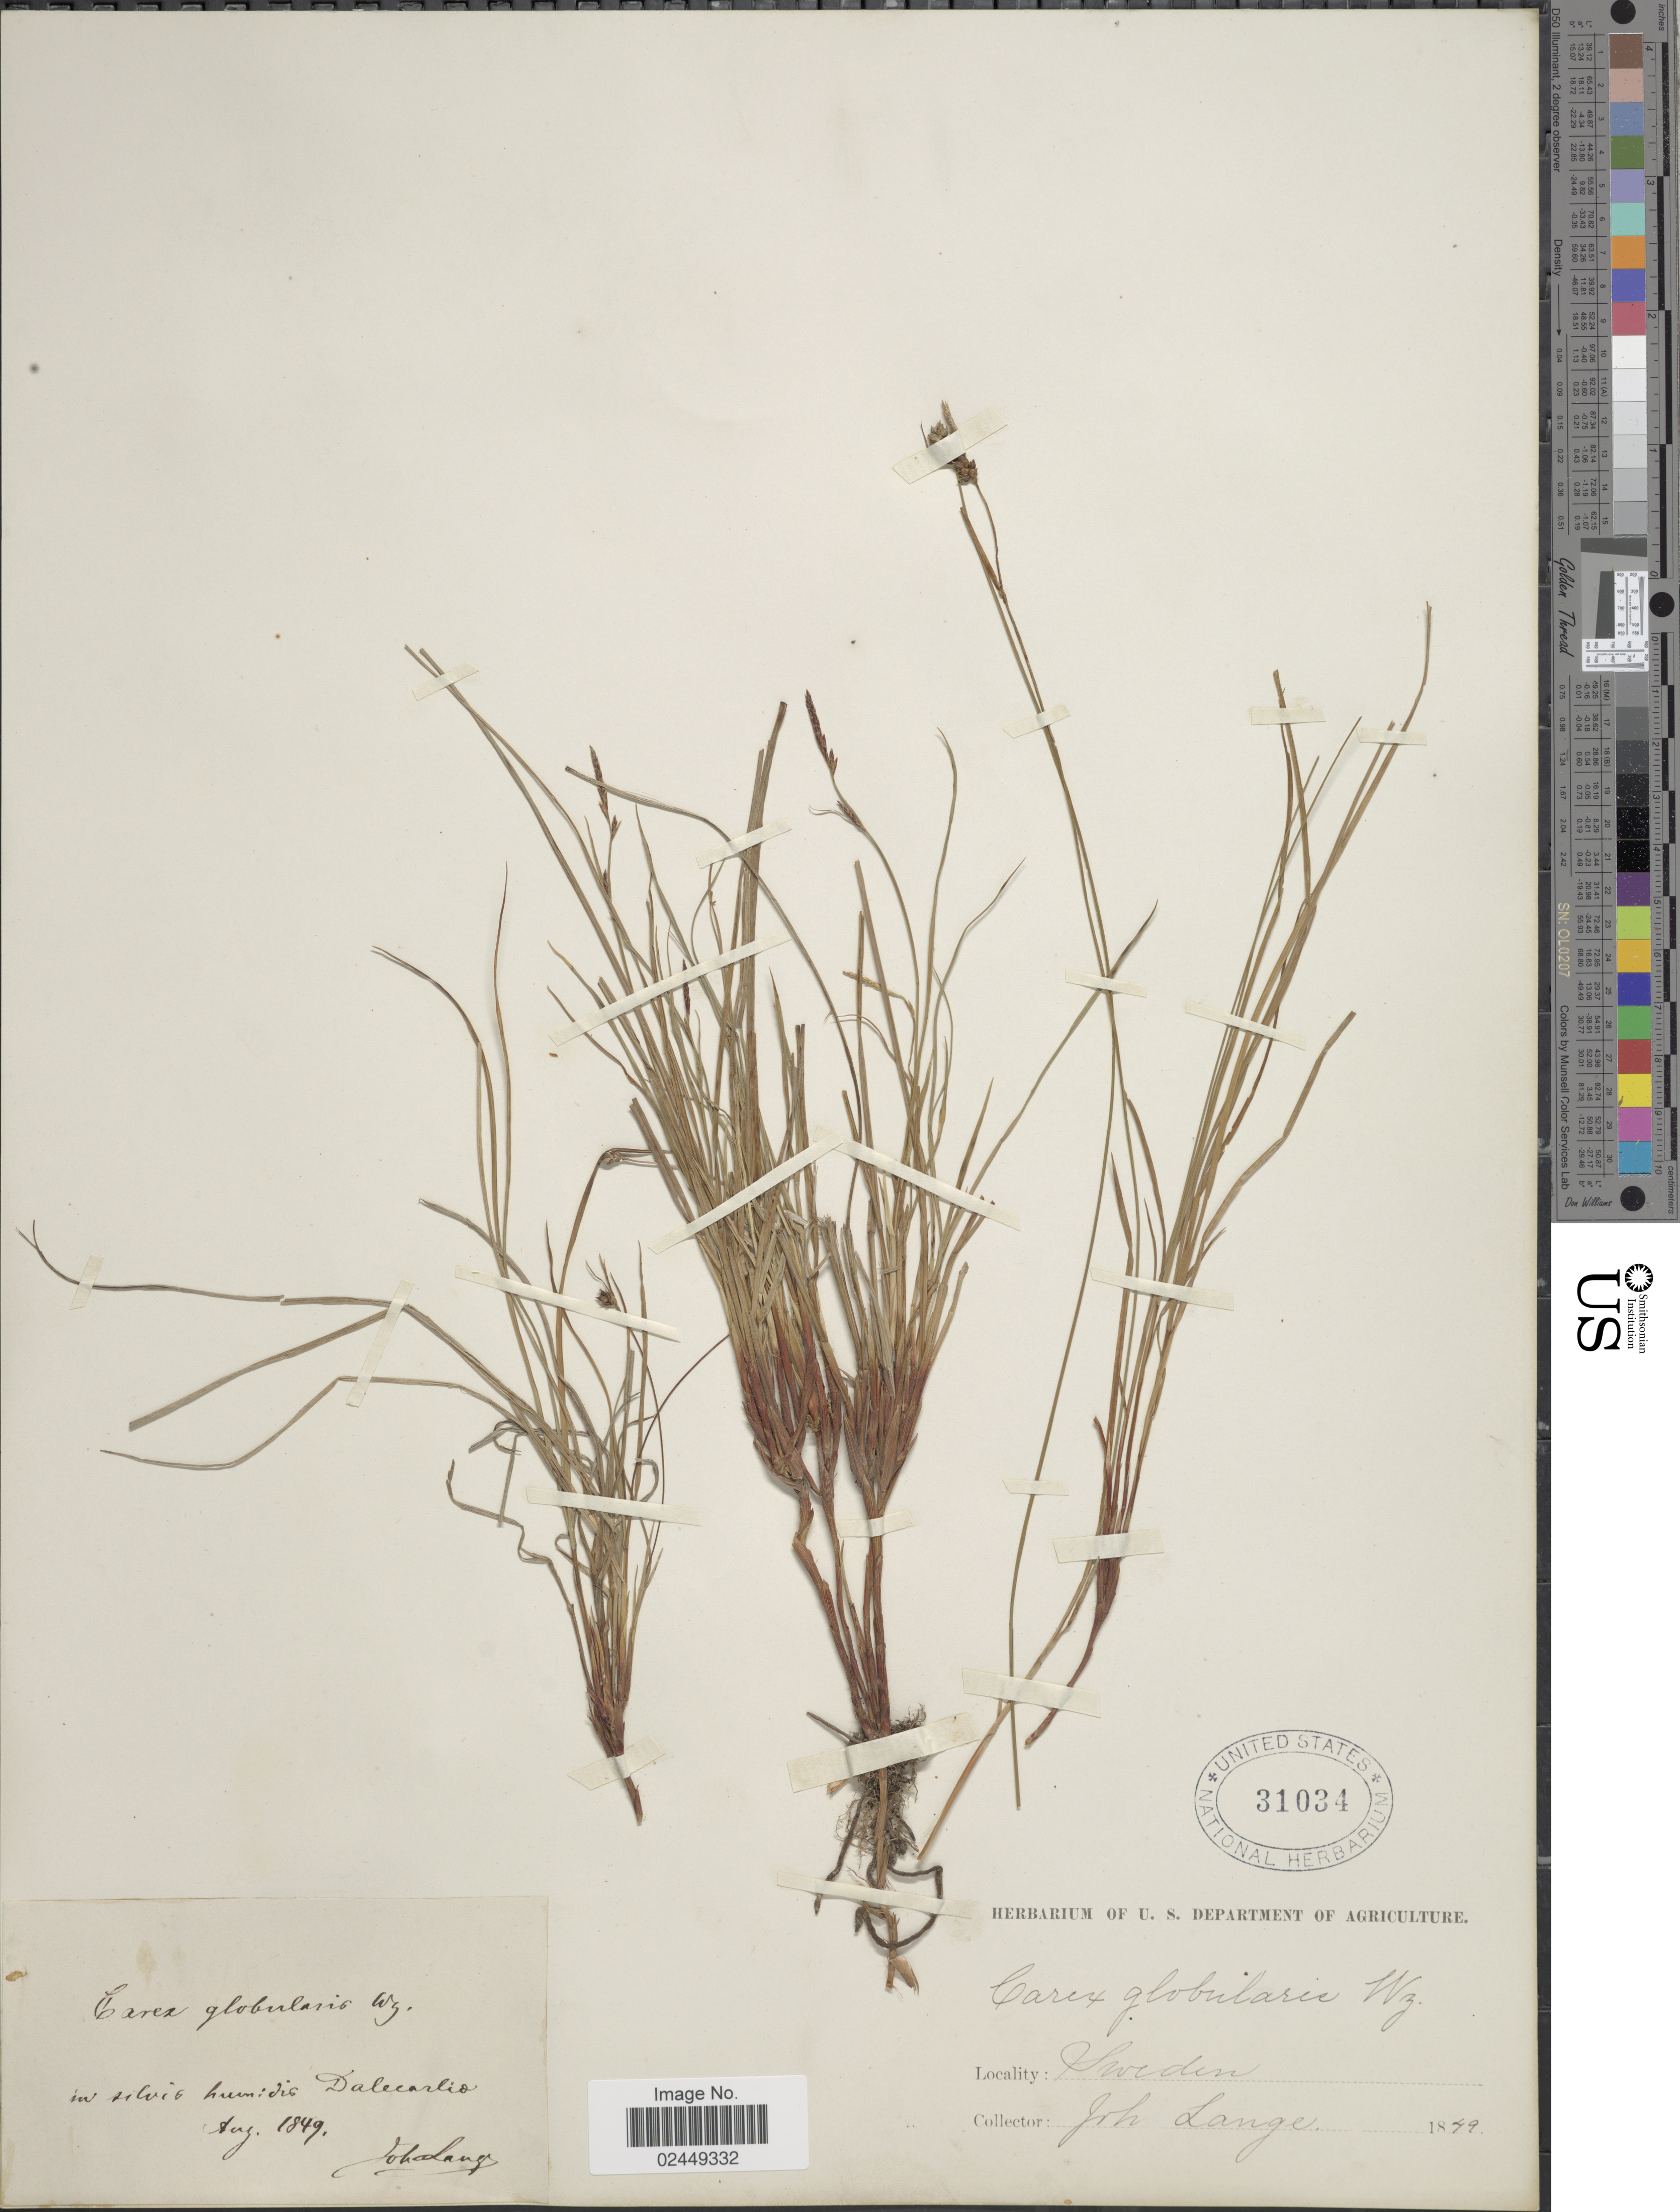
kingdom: Plantae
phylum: Tracheophyta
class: Liliopsida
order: Poales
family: Cyperaceae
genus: Carex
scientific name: Carex globularis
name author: L.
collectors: J. M. C. Lange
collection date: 1849-08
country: Sweden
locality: In silvis humidis Dalecarlio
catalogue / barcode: US 31034